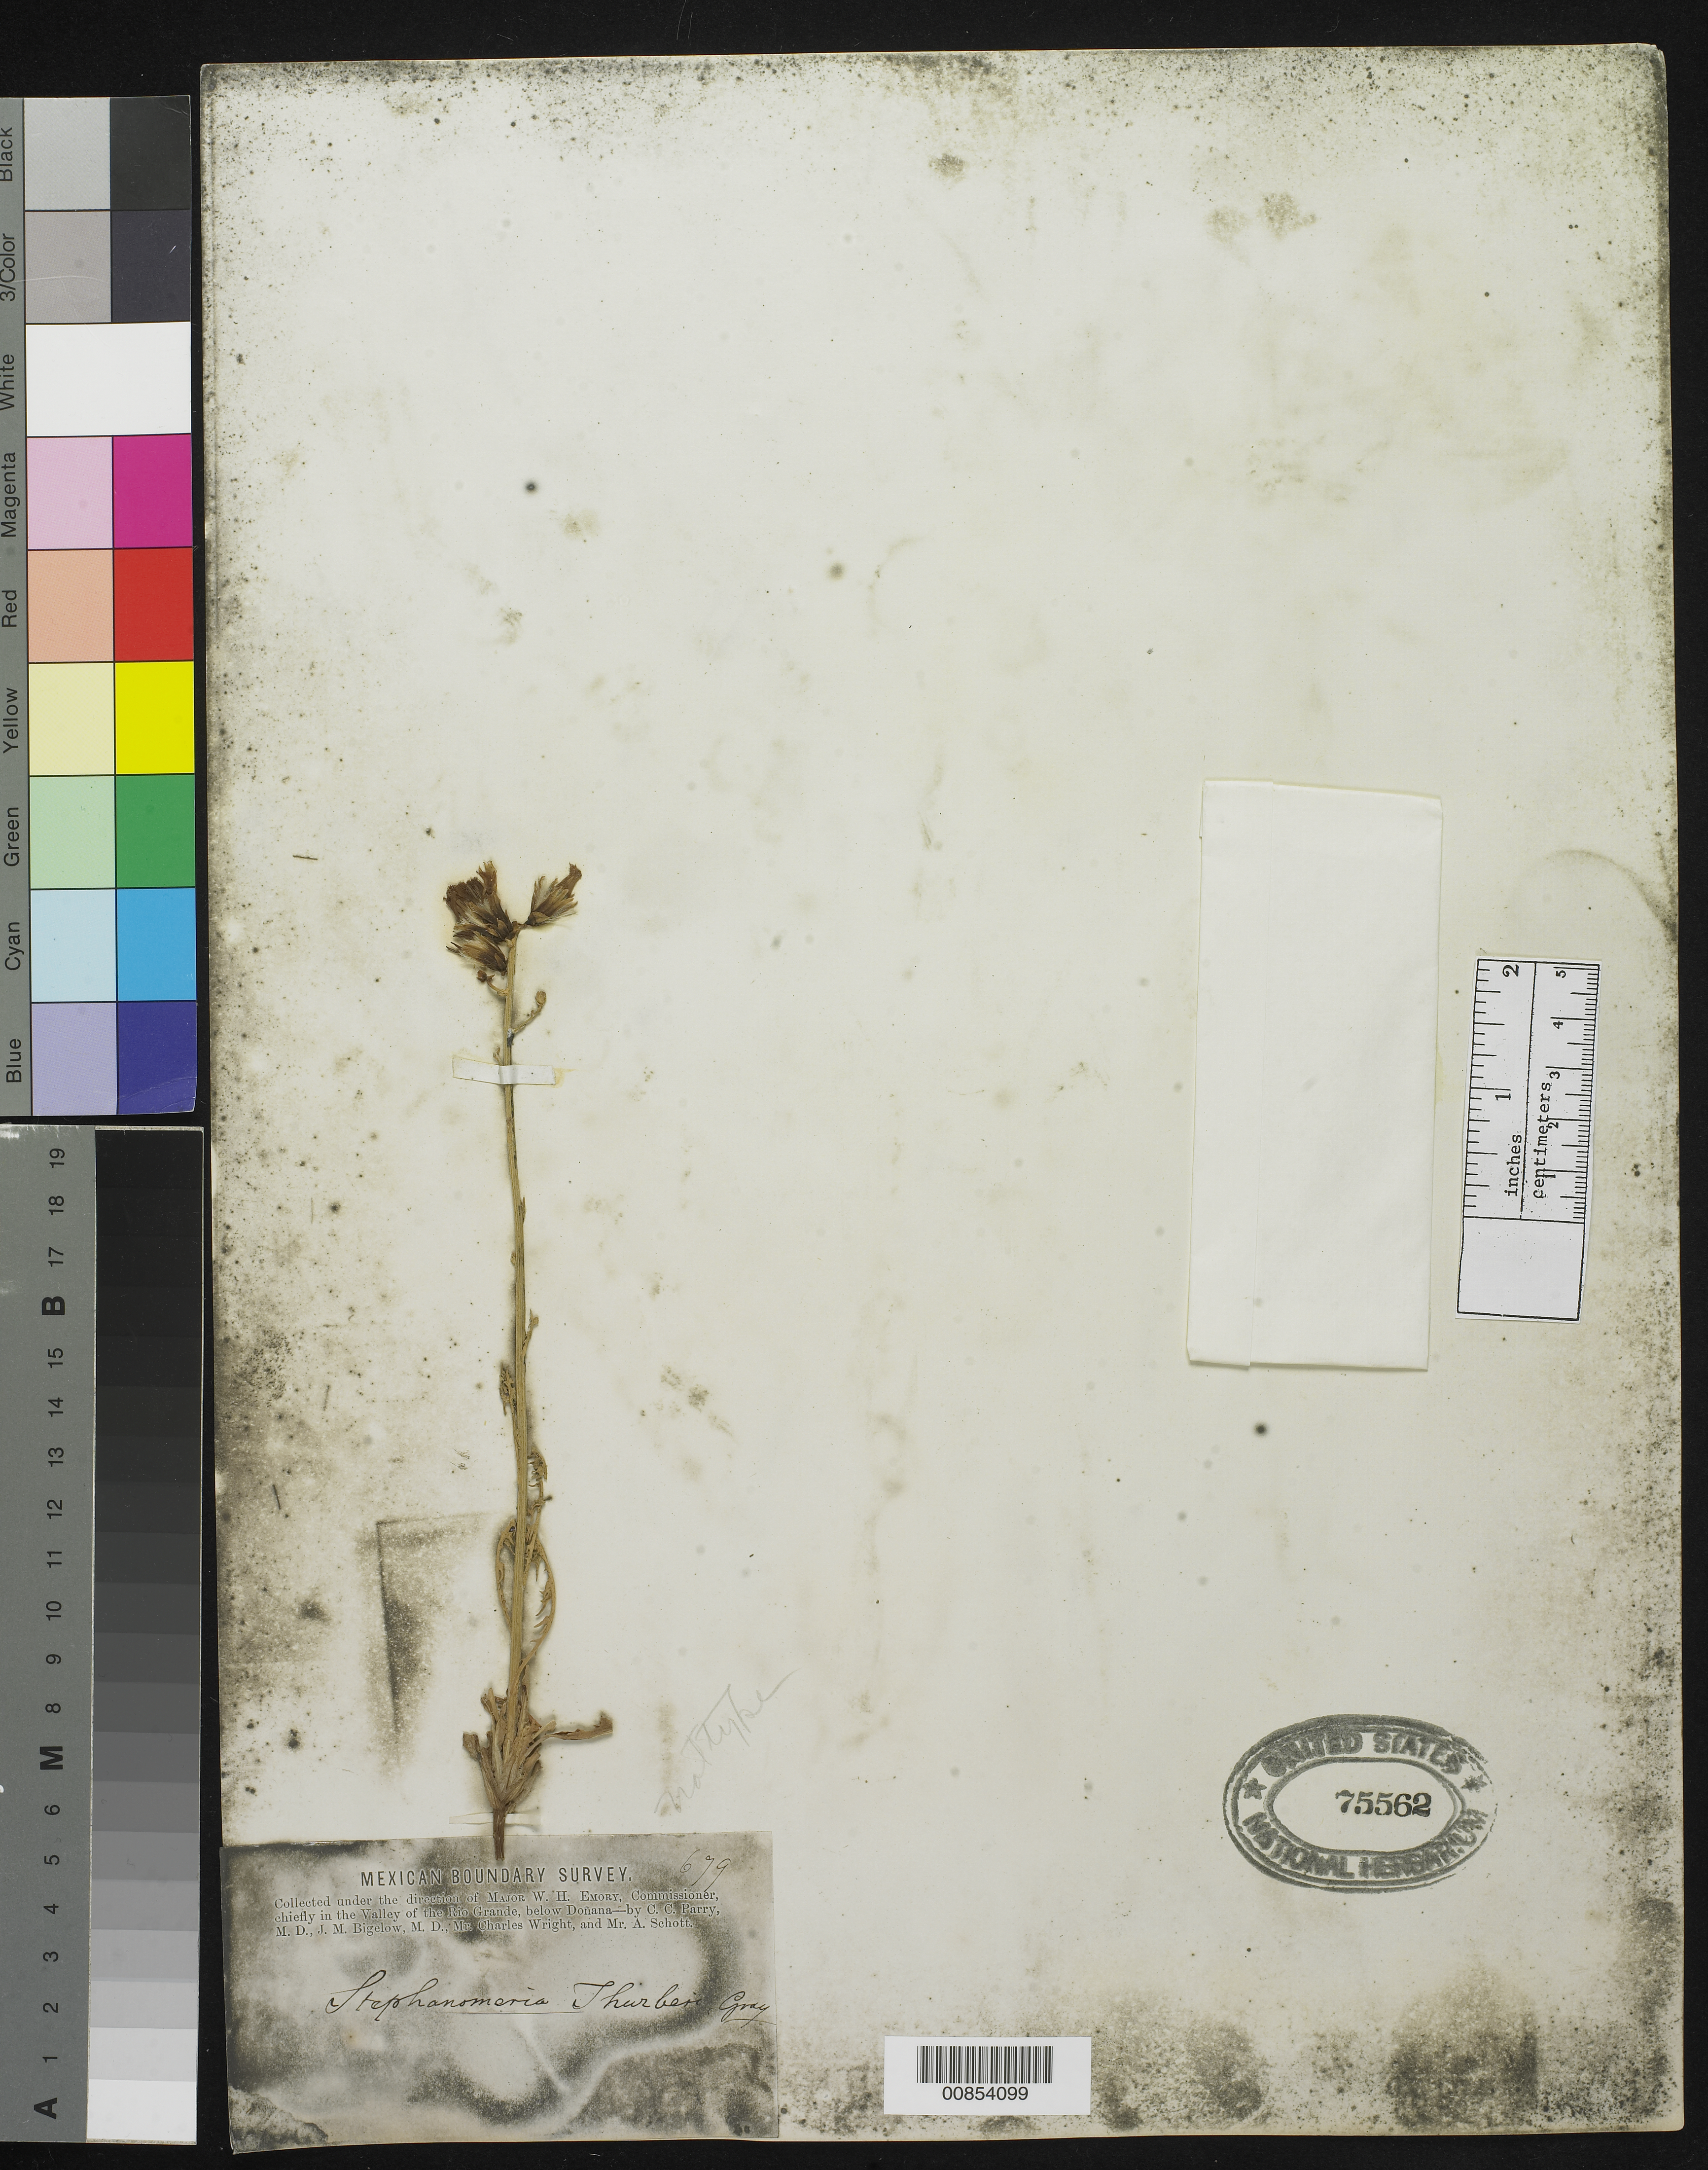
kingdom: Plantae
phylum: Tracheophyta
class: Magnoliopsida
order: Asterales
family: Asteraceae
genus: Stephanomeria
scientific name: Stephanomeria thurberi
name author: A. Gray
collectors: C. C. Parry, J. M. Bigelow, C. Wright & A. C. V. Schott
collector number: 679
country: United States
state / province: New Mexico / Texas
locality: Valley of the Rio Grande, below Doñana.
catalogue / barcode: US 75562